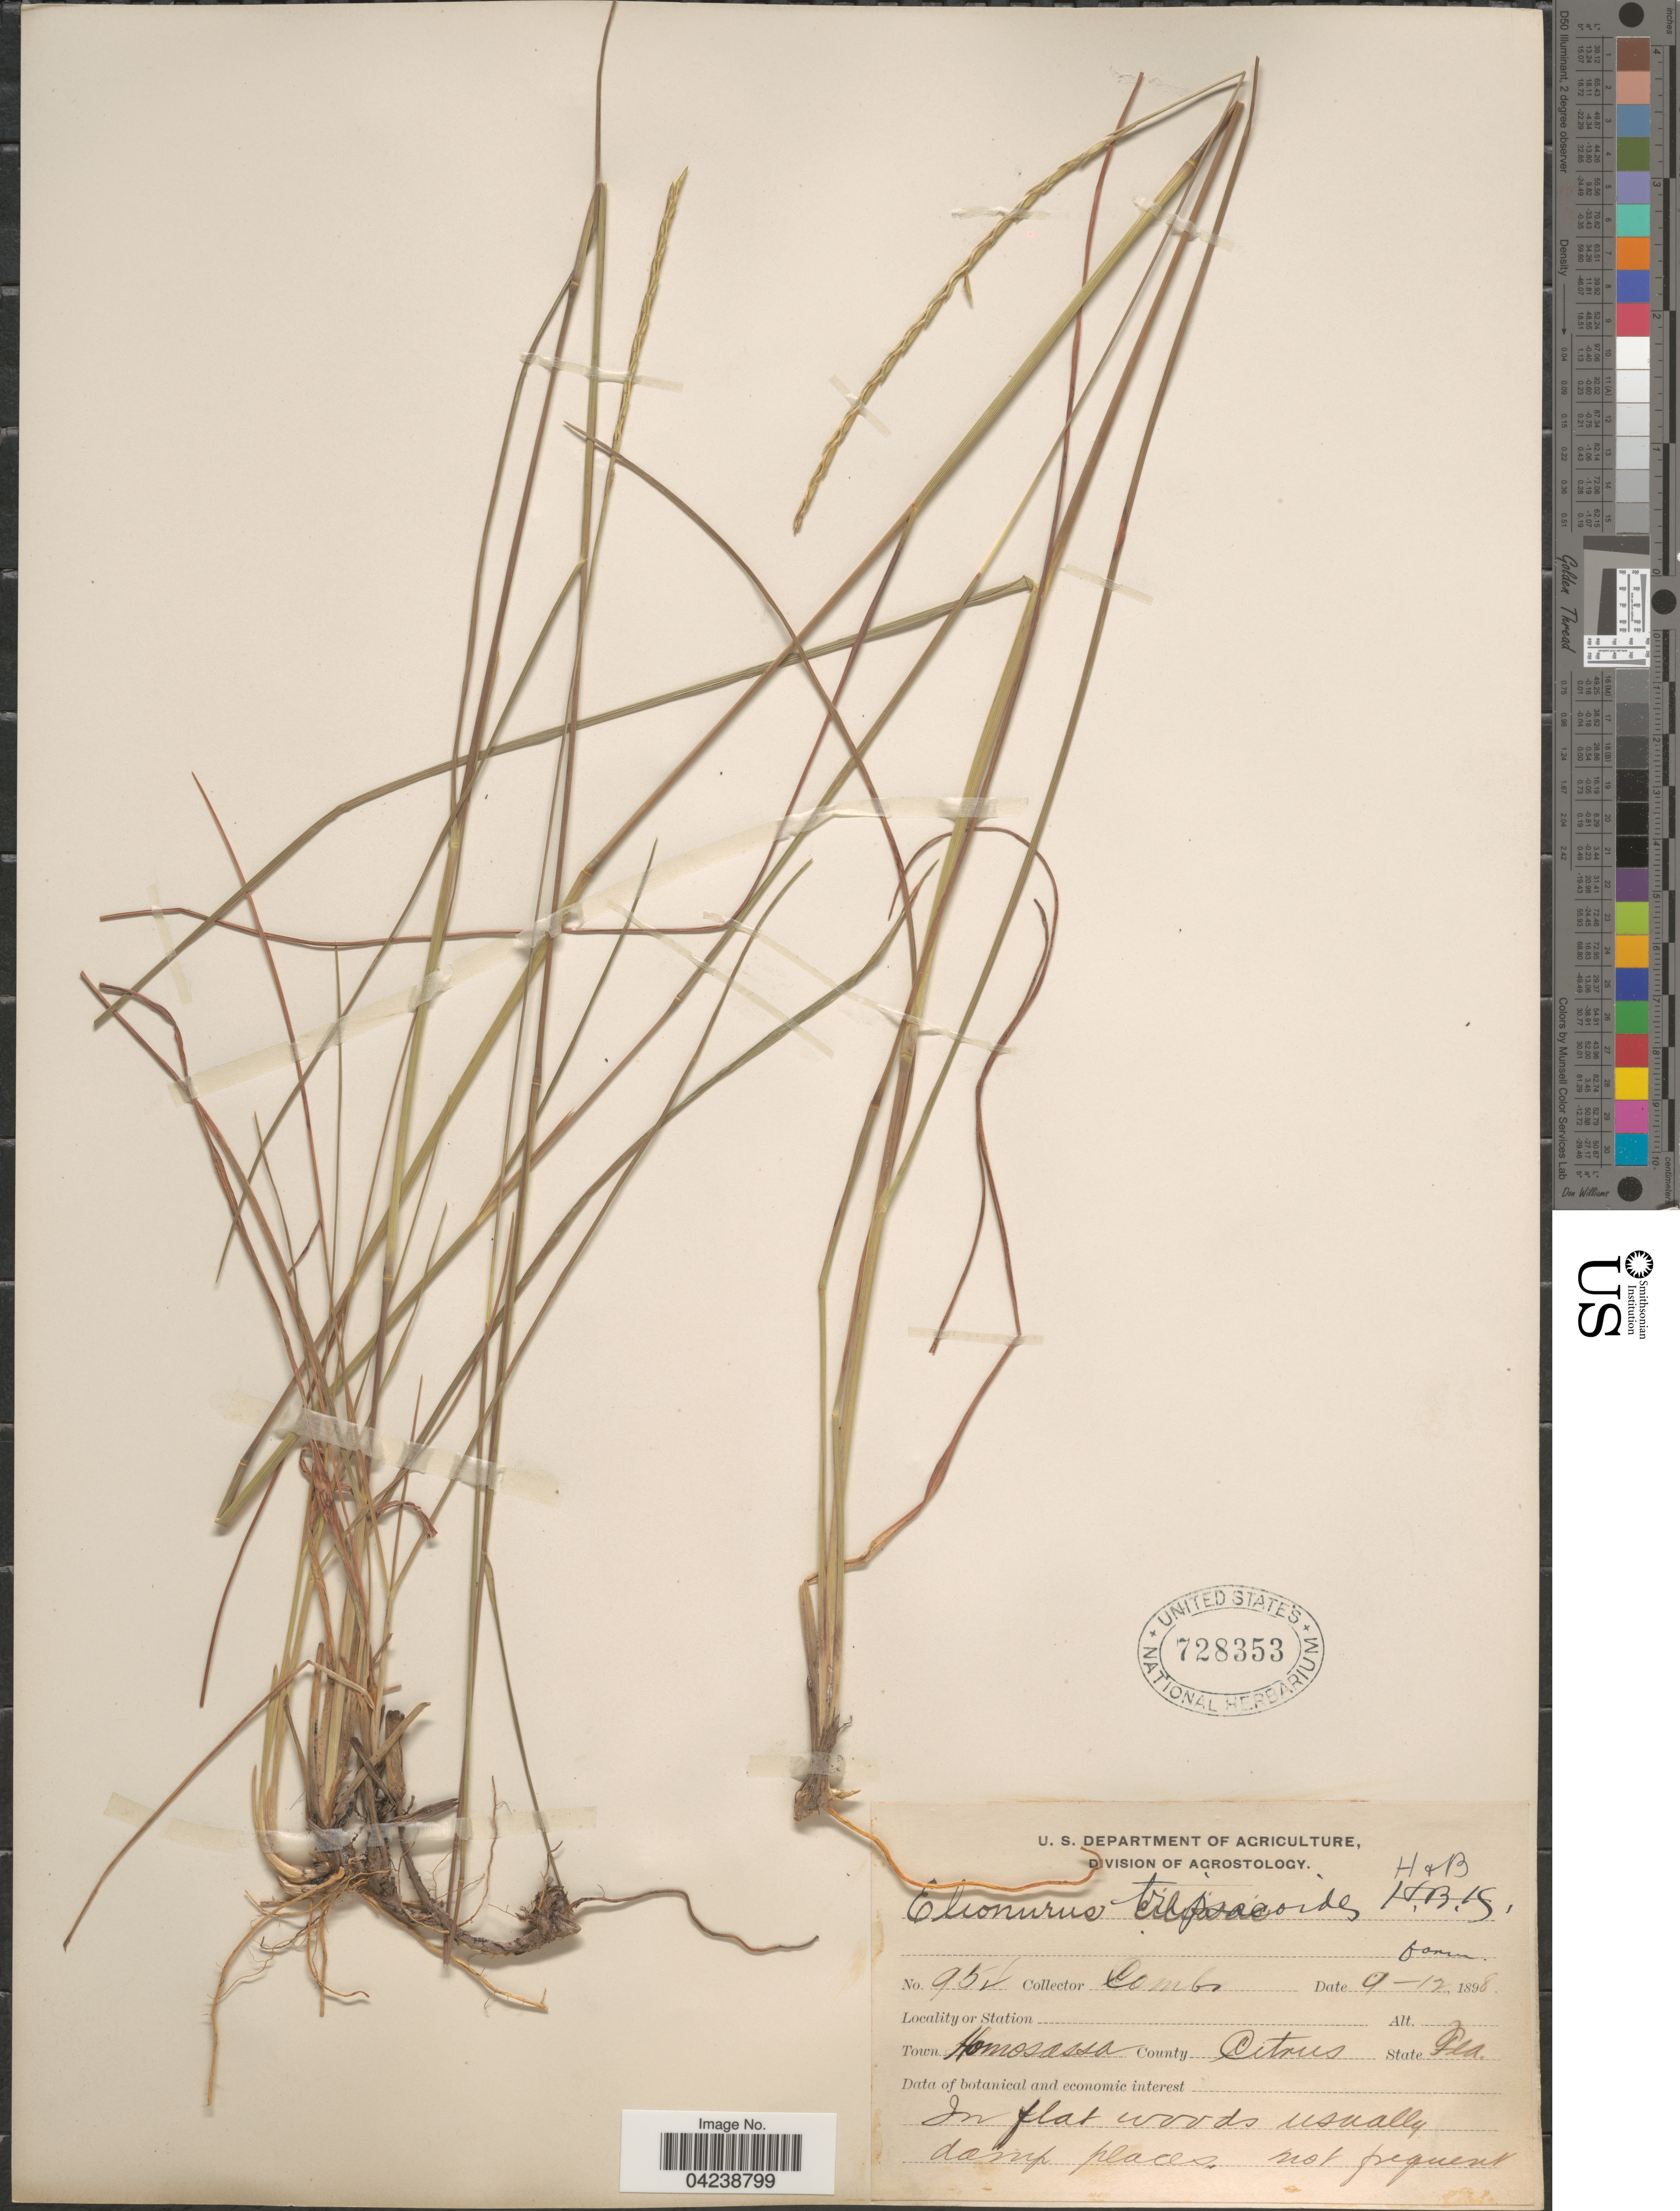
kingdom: Plantae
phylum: Tracheophyta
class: Liliopsida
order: Poales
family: Poaceae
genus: Elionurus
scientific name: Elionurus tripsacoides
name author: Humb. & Bonpl. ex Willd.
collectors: -. Combs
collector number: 954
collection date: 1898-09-12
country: United States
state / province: Florida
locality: Town Homosassa. County Citrus.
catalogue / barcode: US 728353